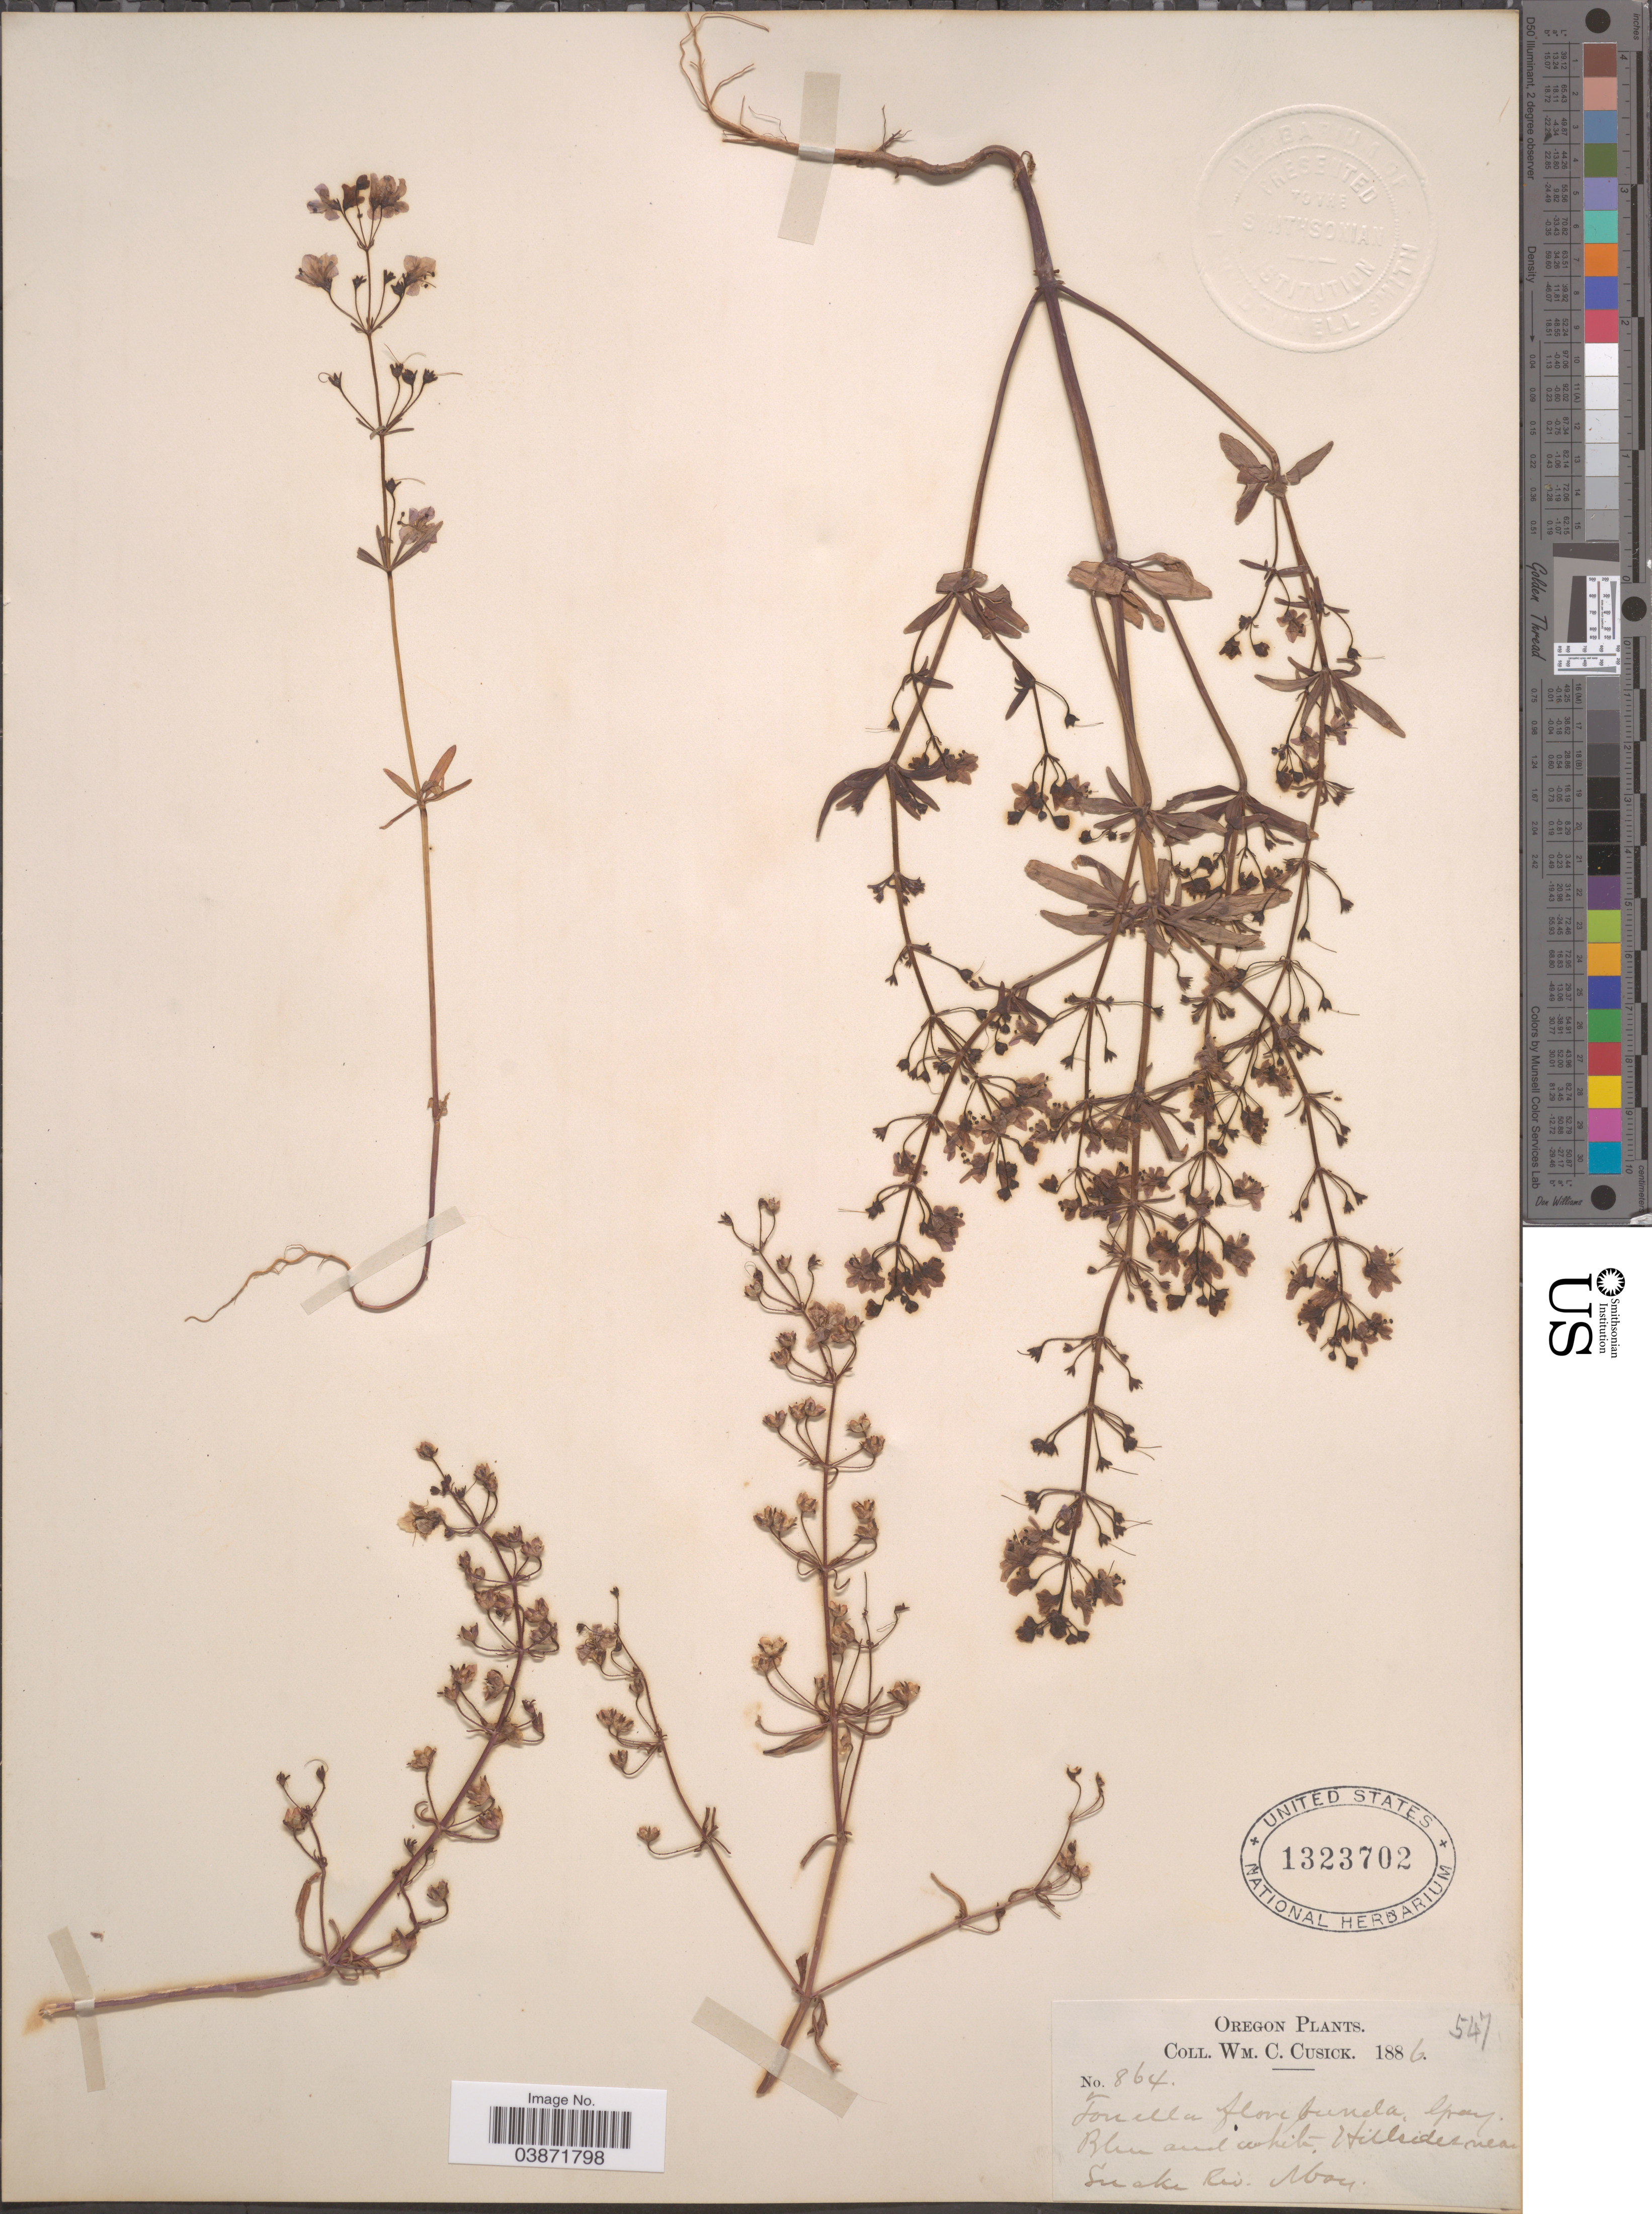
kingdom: Plantae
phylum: Tracheophyta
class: Magnoliopsida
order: Lamiales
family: Plantaginaceae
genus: Tonella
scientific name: Tonella floribunda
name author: A. Gray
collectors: W. C. Cusick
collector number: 864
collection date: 1886-03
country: United States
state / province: Oregon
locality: Hillsides near Snake Riv.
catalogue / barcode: US 1323702